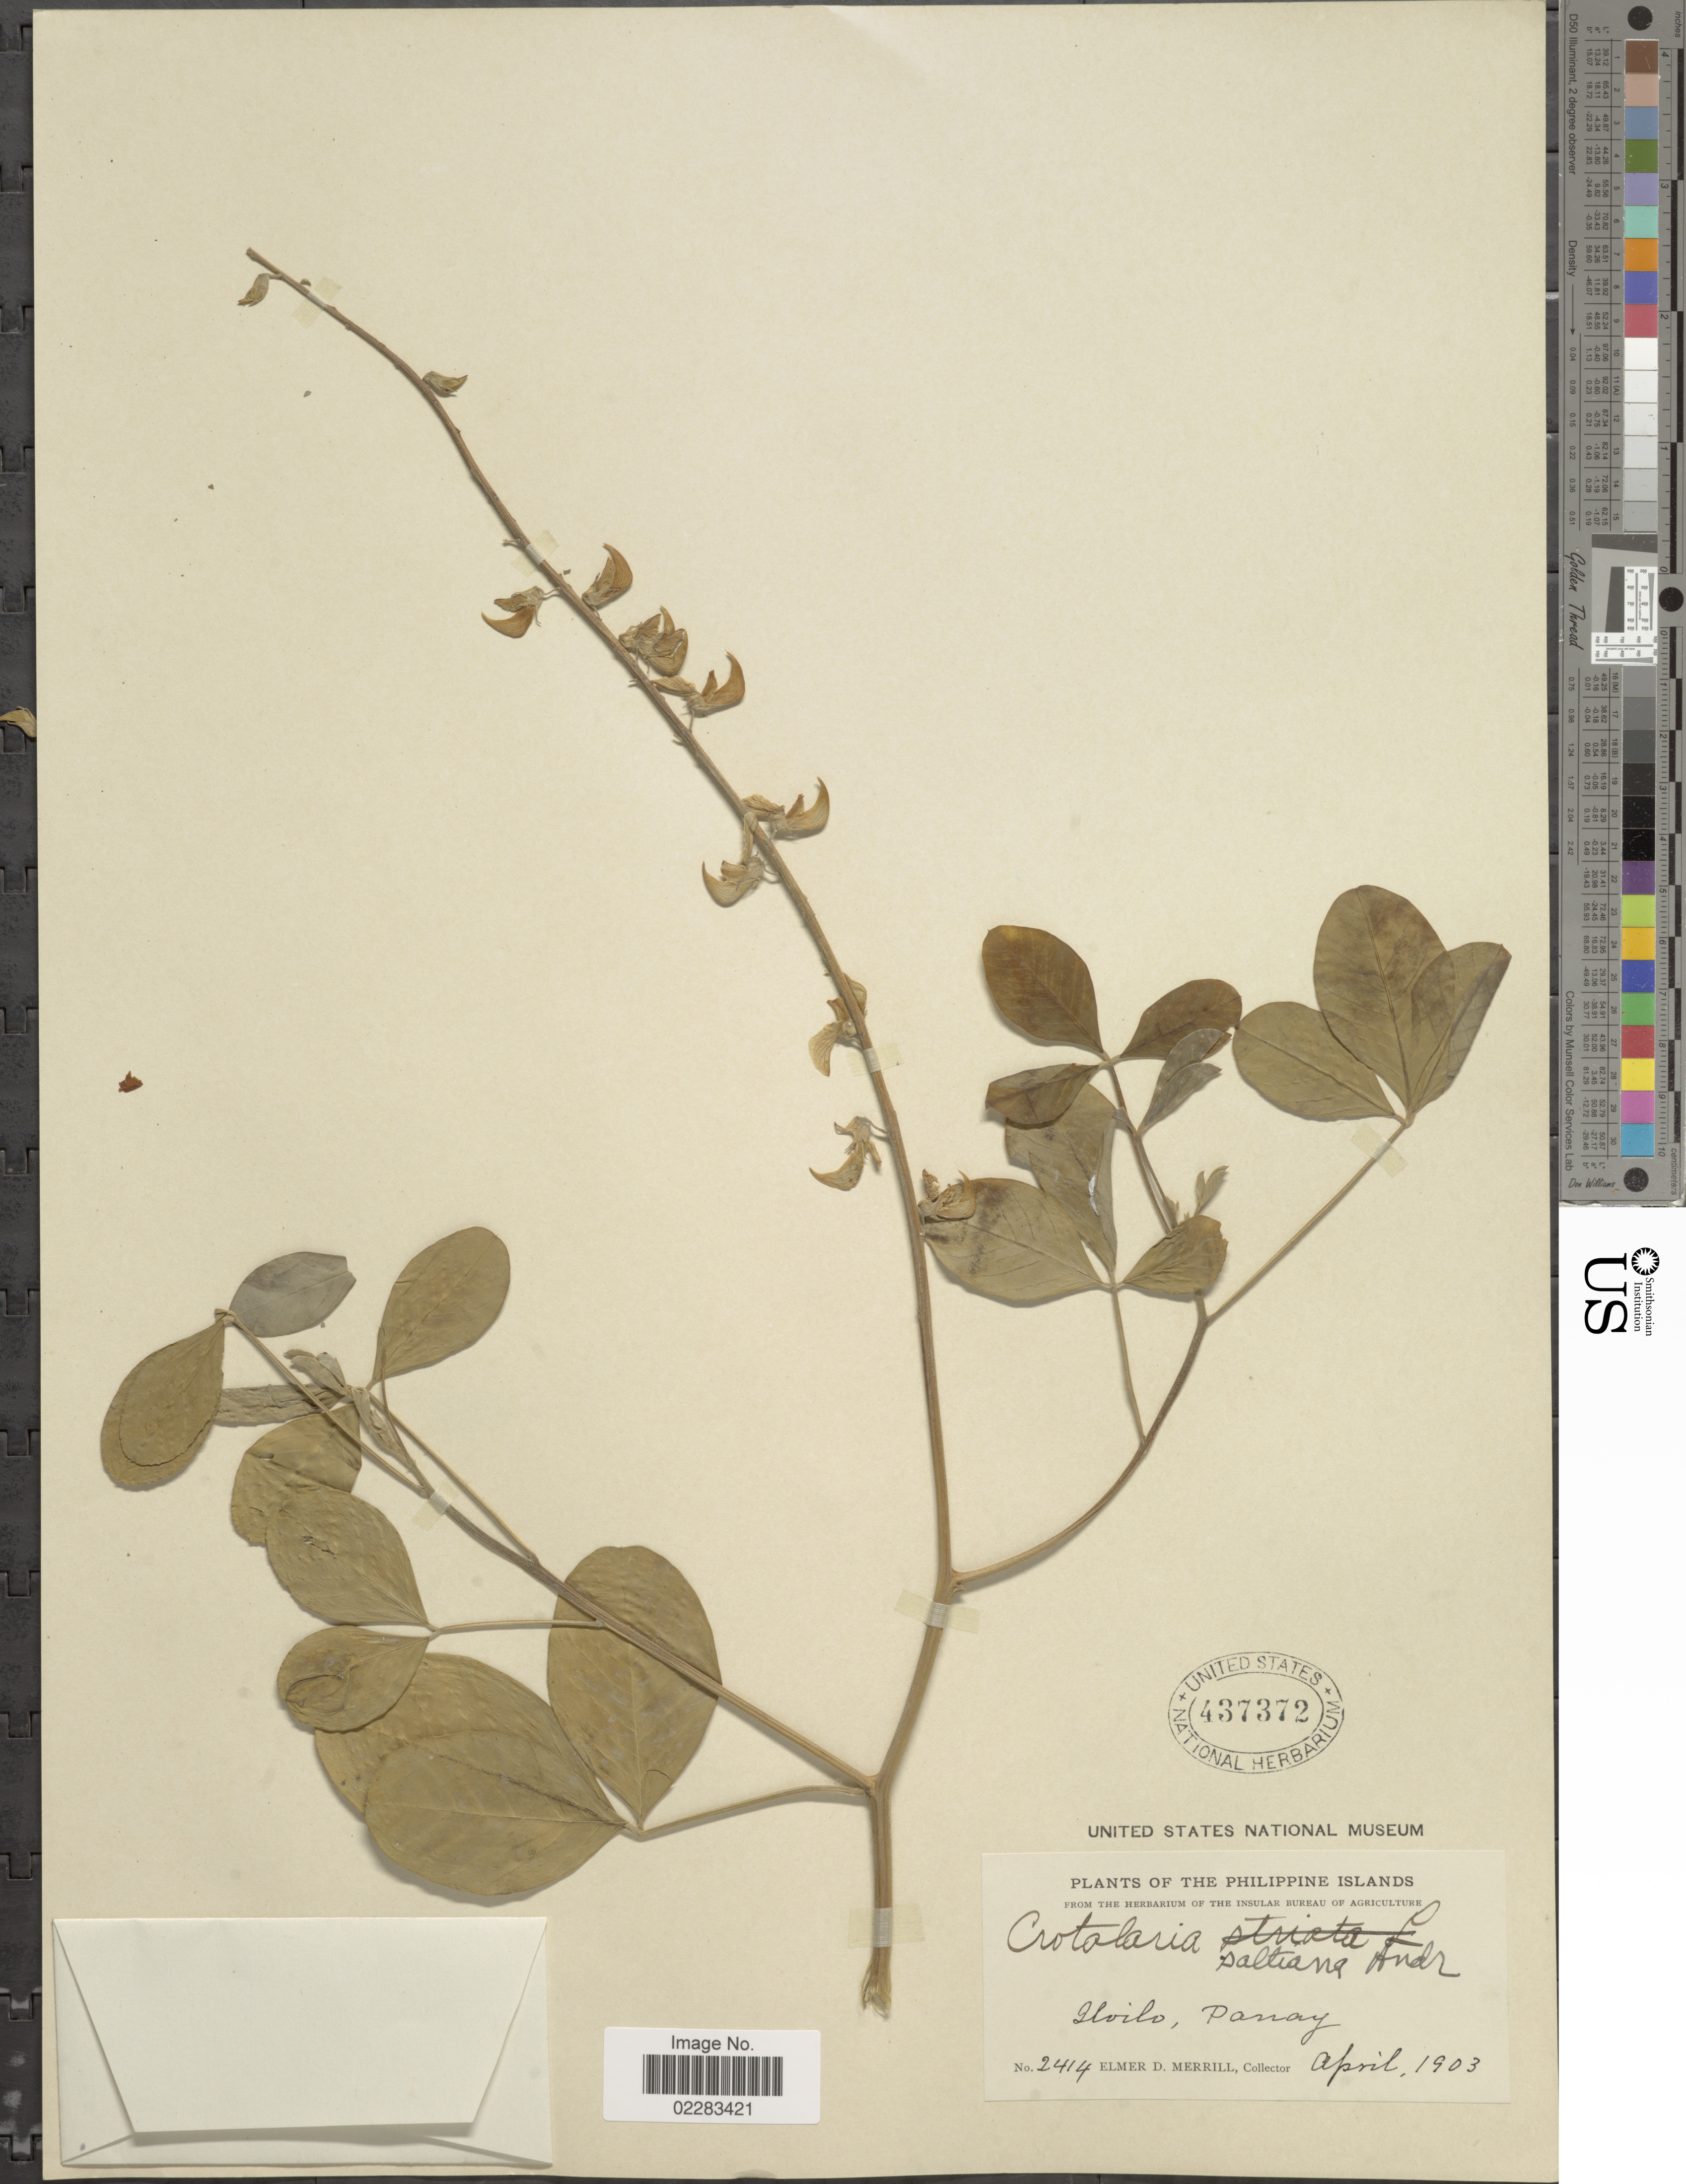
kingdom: Plantae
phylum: Tracheophyta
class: Magnoliopsida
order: Fabales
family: Fabaceae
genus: Crotalaria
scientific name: Crotalaria pallida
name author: Aiton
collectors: E. D. Merrill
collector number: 2414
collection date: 1903-04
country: Philippines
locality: The Philippine Islands, Ilvilo, Panay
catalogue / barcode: US 437372